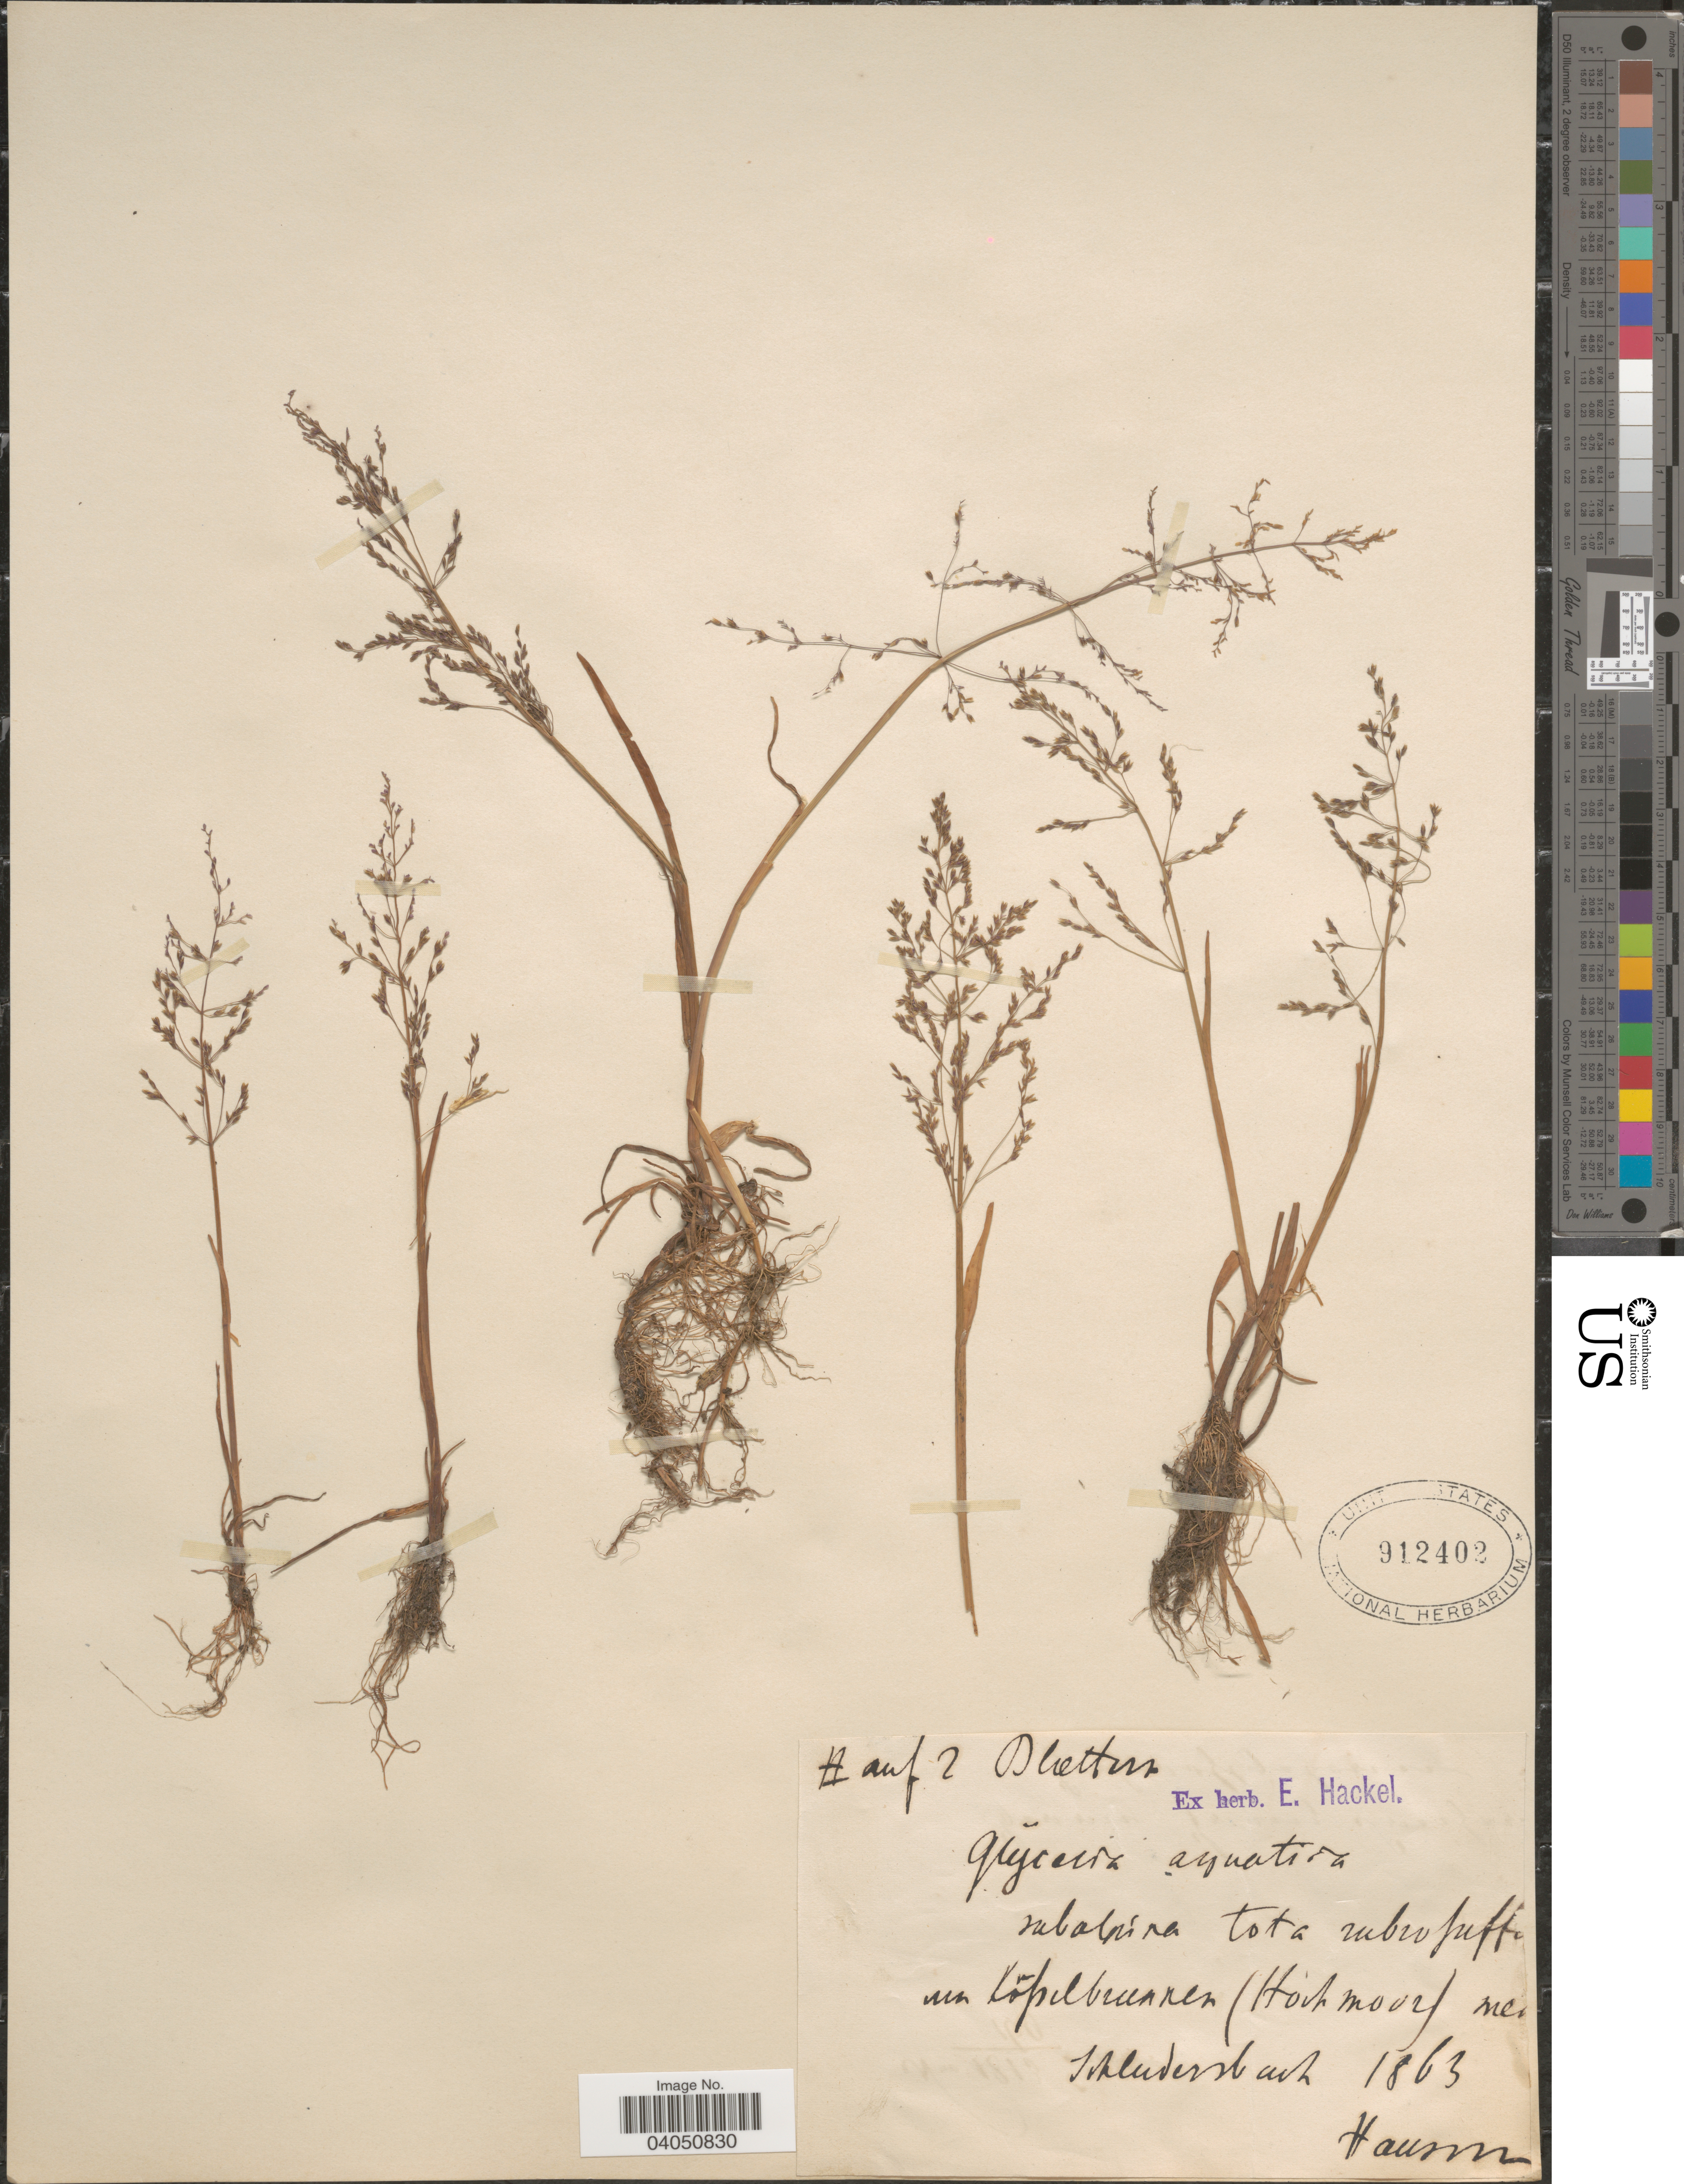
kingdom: Plantae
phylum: Tracheophyta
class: Liliopsida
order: Poales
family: Poaceae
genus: Catabrosa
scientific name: Catabrosa aquatica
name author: (L.) P. Beauv.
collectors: Hausser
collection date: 1863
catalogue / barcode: US 912402